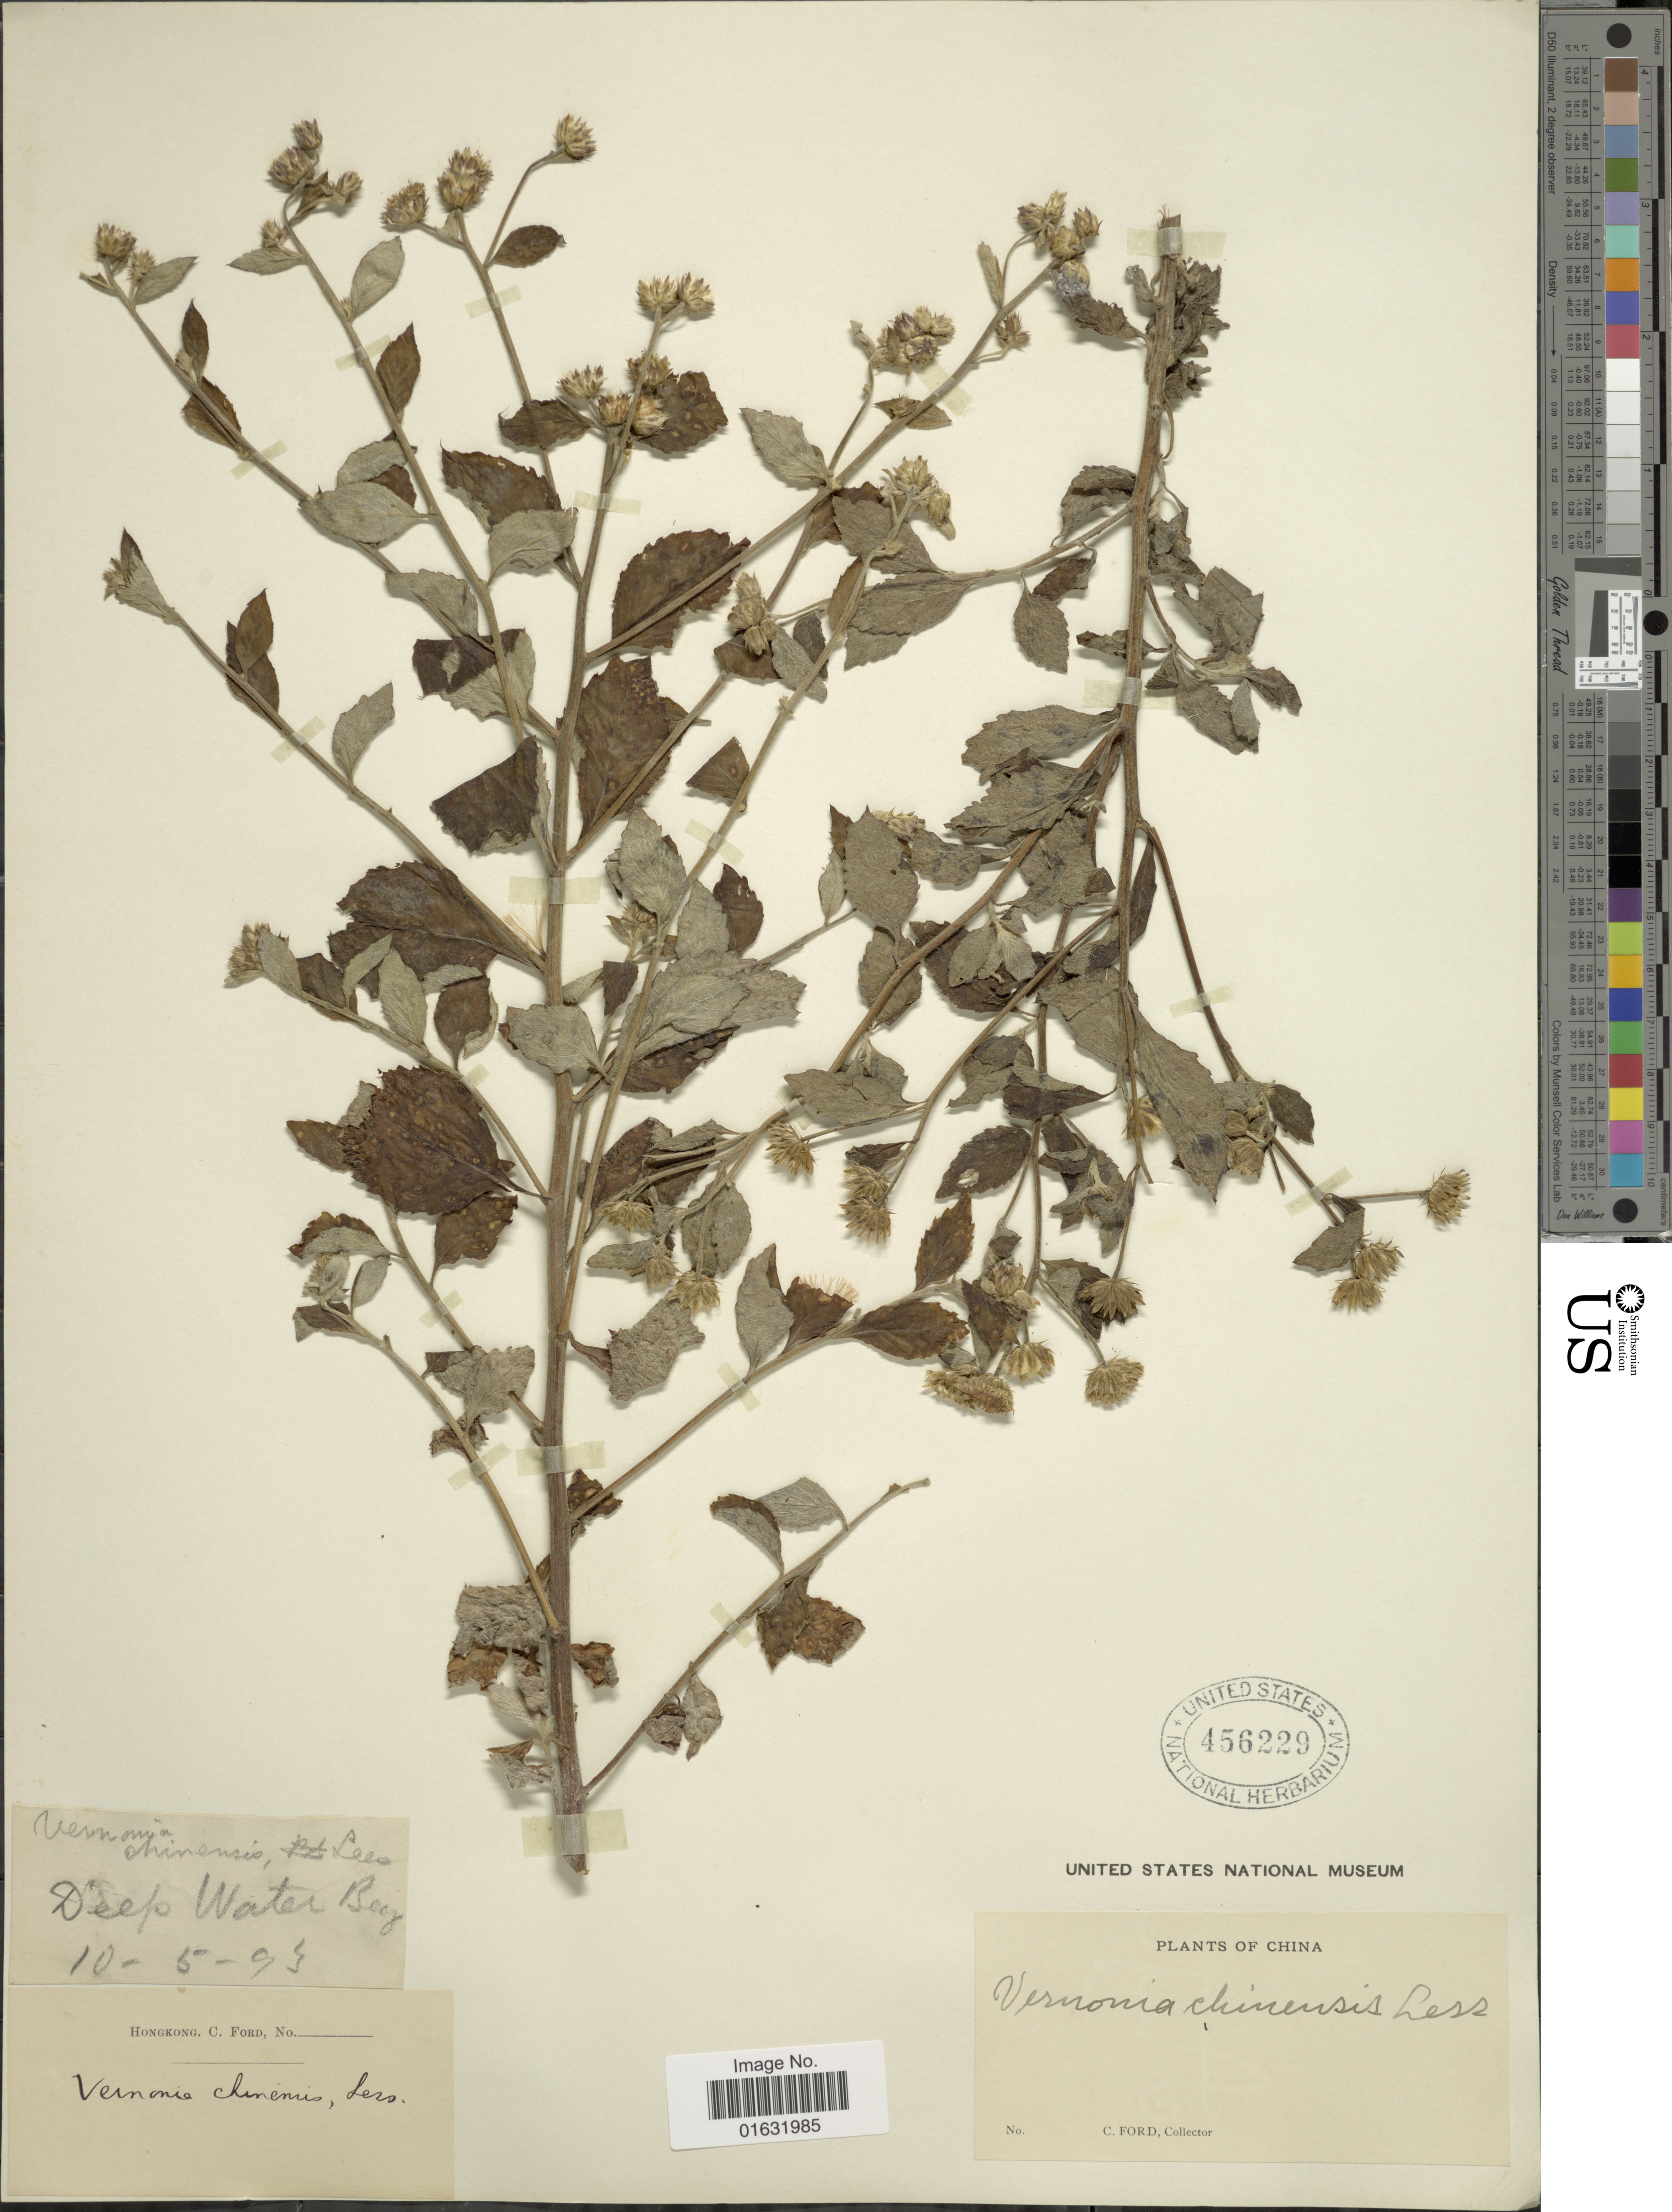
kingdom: Plantae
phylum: Tracheophyta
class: Magnoliopsida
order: Asterales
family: Asteraceae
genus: Cyanthillium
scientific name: Cyanthillium patulum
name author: (Aiton) H. Rob.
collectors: C. Ford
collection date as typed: Transcribed d/m/y: 10/5/93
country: China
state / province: Hong Kong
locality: Hong Kong, China, Deep water Bay.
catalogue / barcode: US 456229